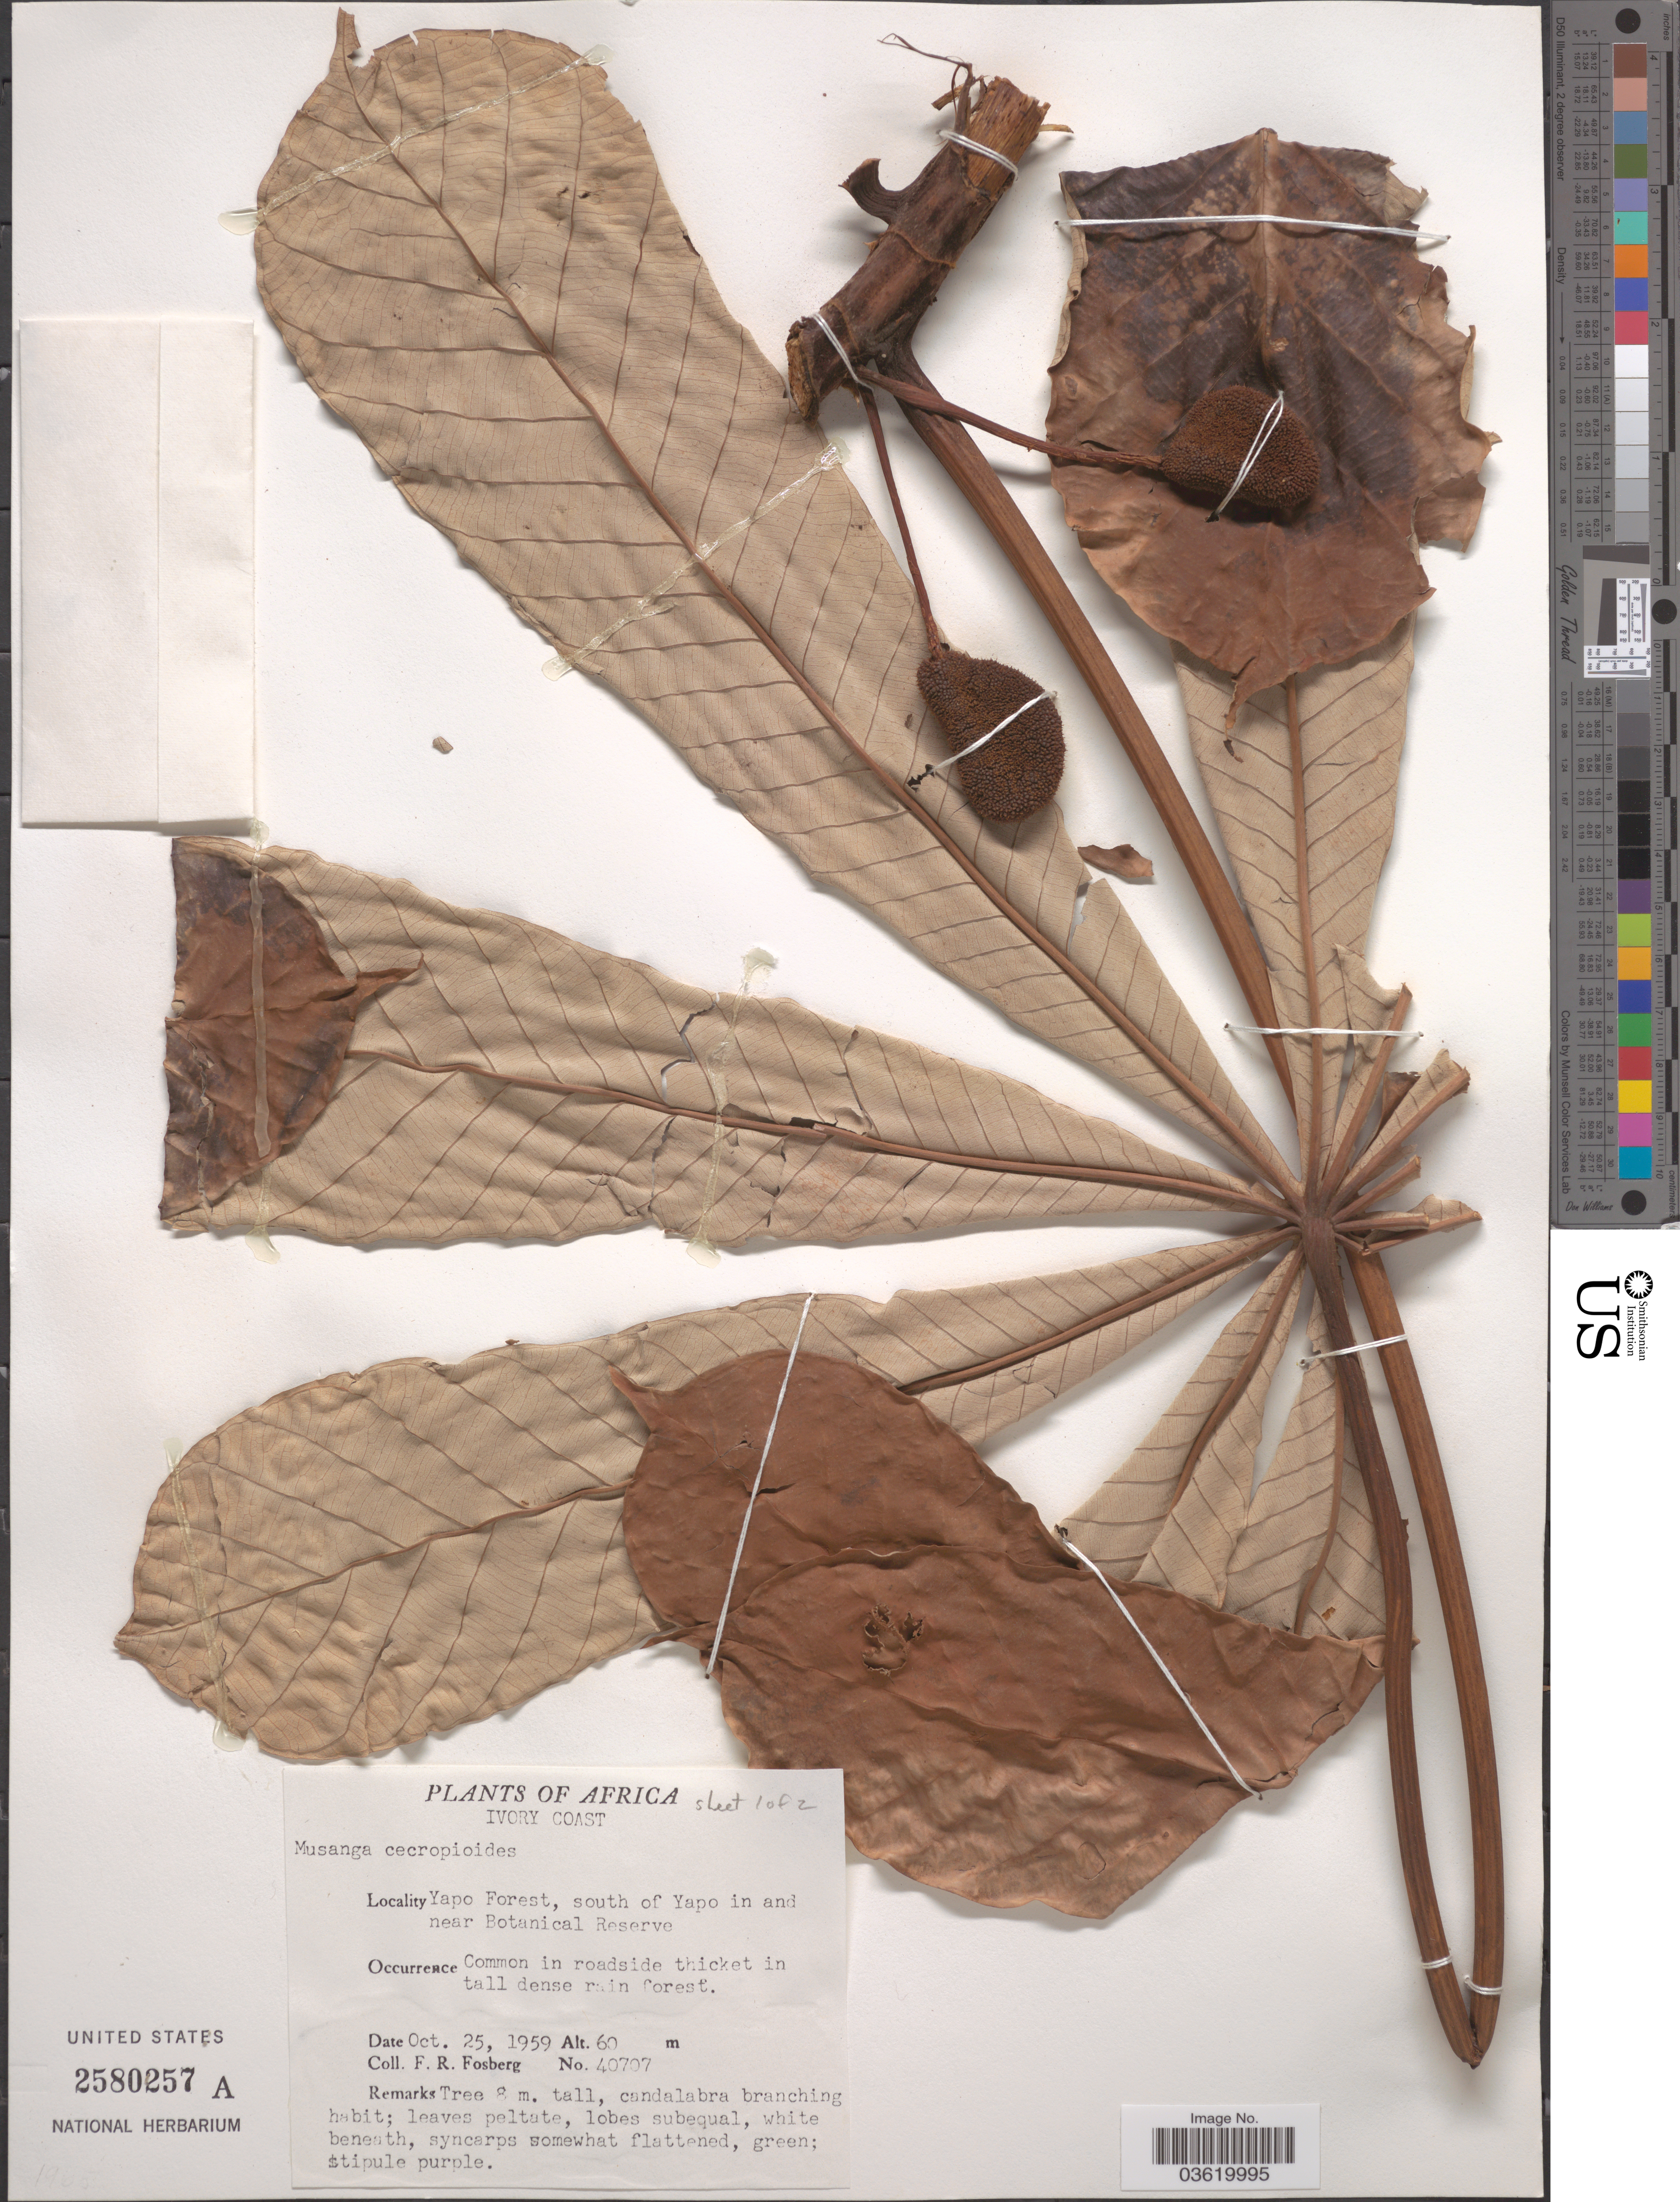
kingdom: Plantae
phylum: Tracheophyta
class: Magnoliopsida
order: Rosales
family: Urticaceae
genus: Musanga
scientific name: Musanga cecropioides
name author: R. Br. ex Tedlie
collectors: F. R. Fosberg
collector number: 40707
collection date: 1959-10-25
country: Ivory Coast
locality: Yapo Forest, south of Yapo in and near Botanical Reserve.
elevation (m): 60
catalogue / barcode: US 2580257A